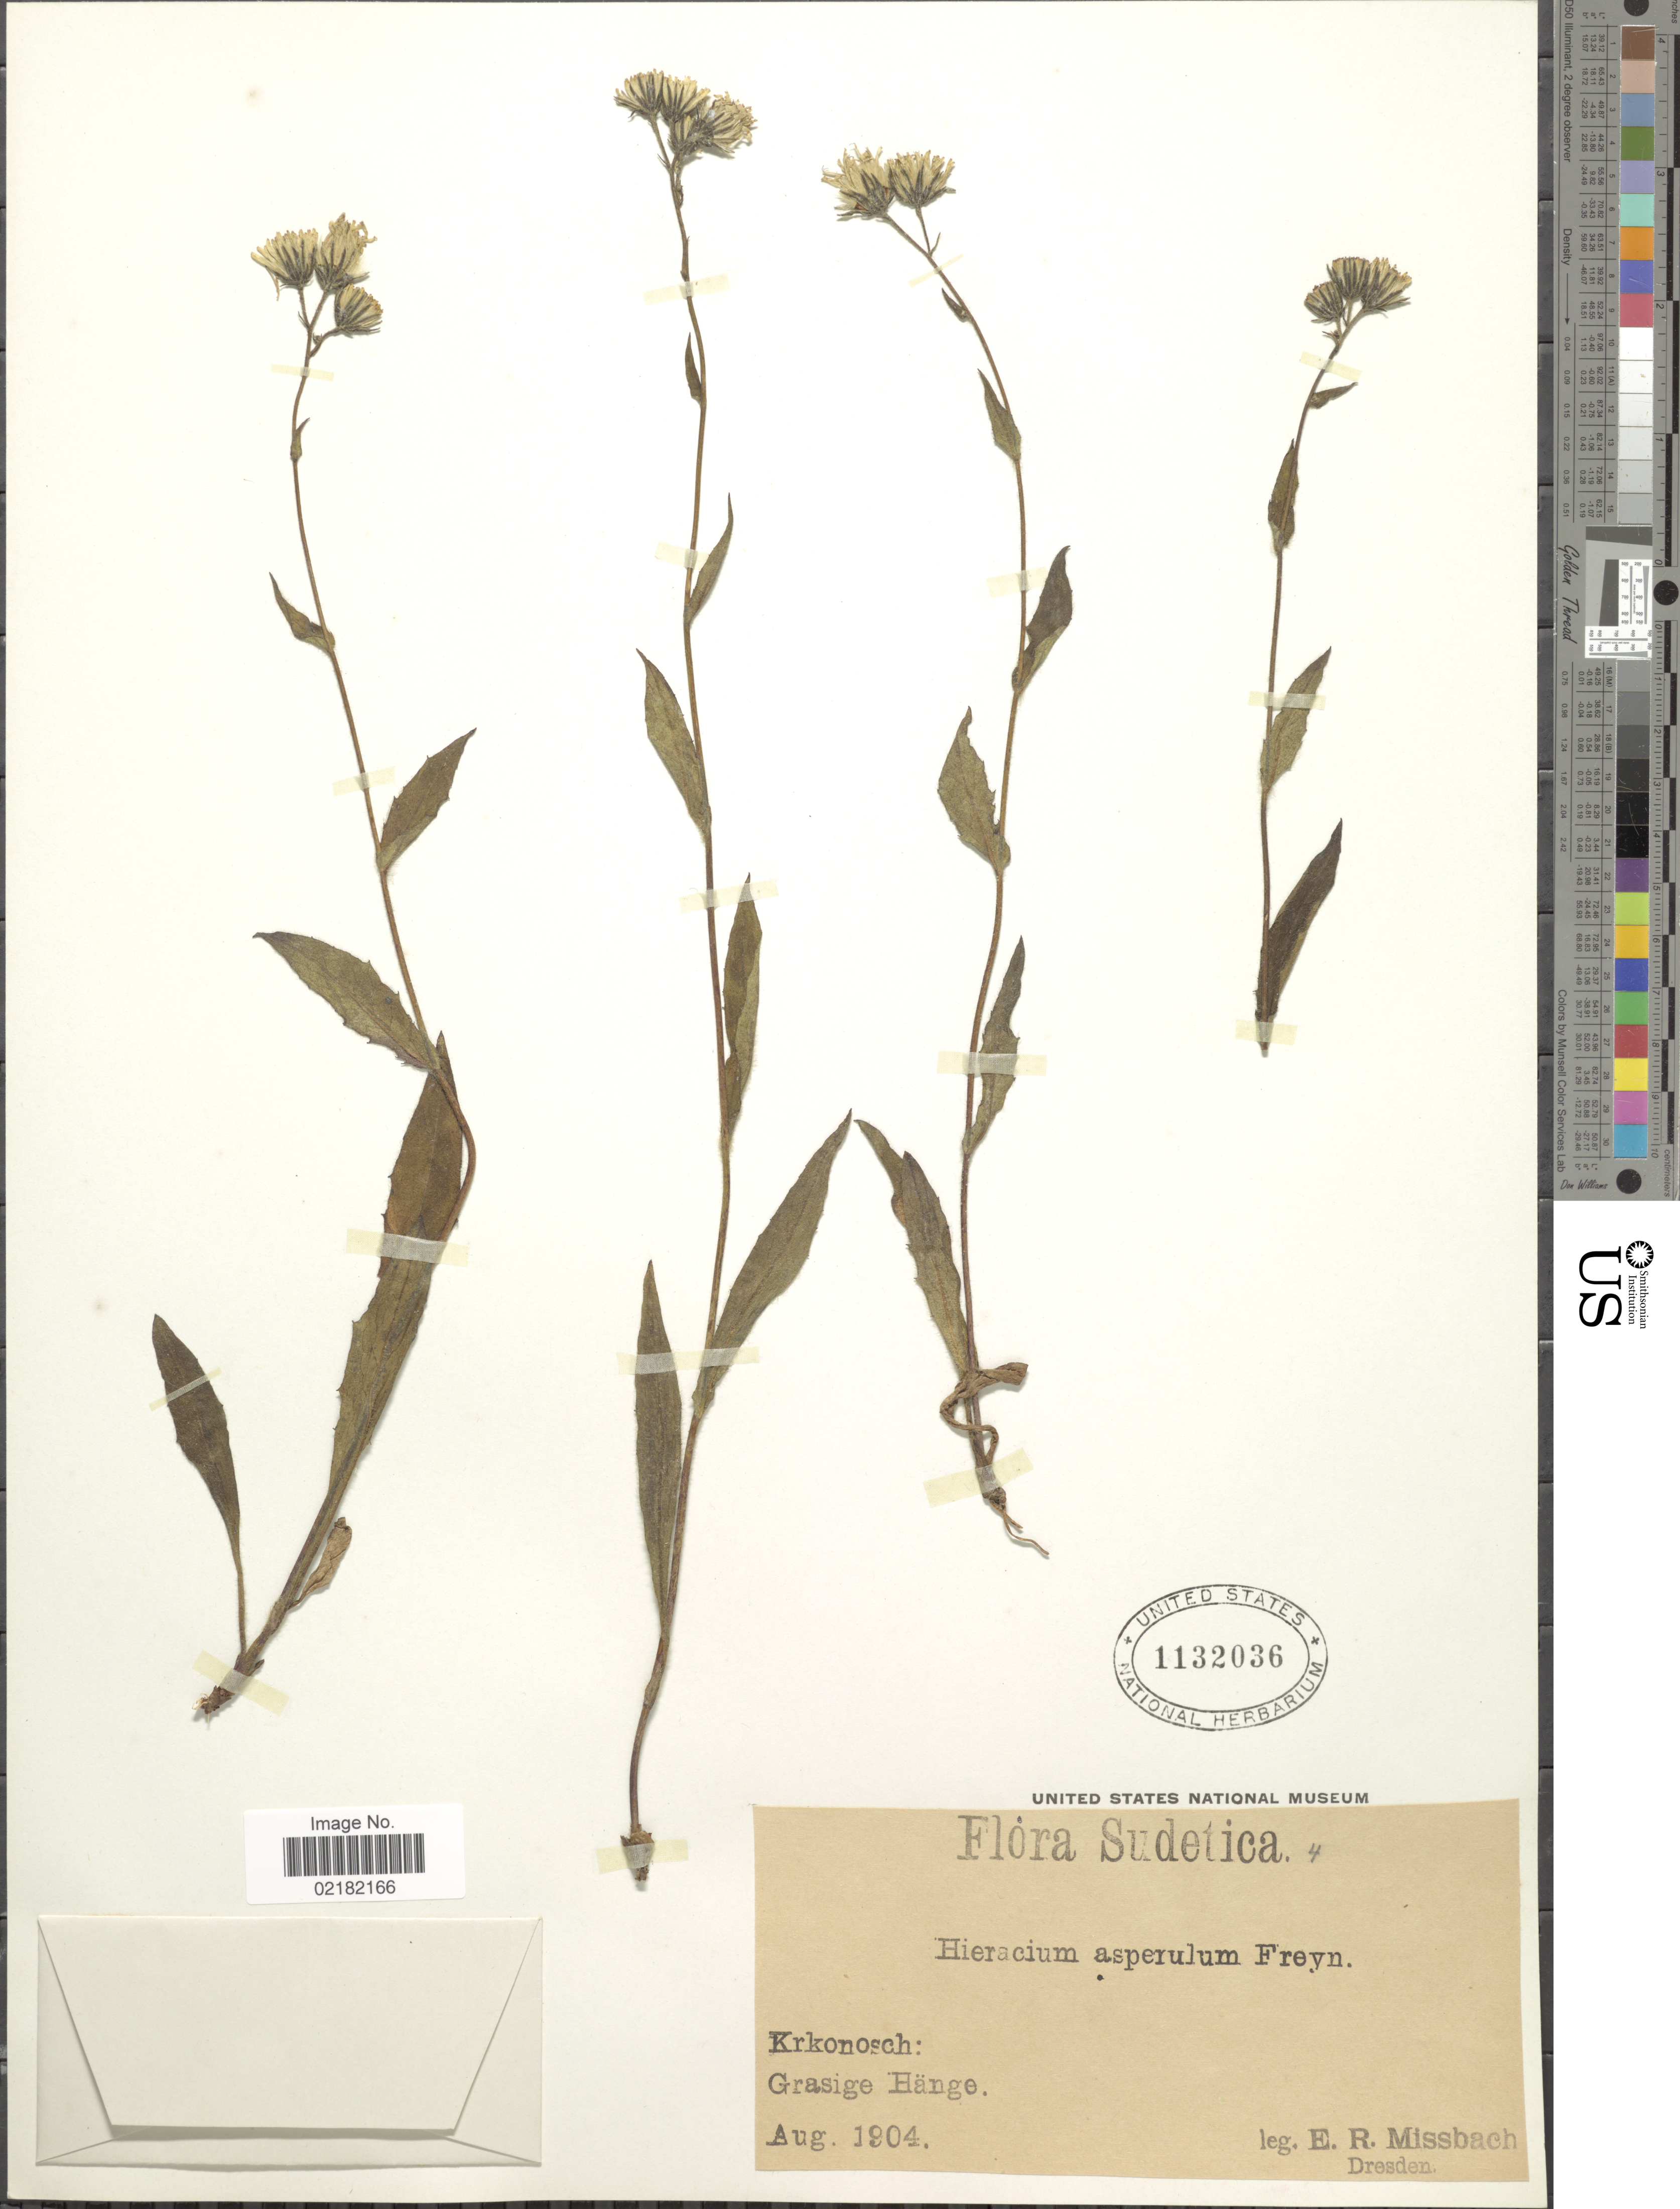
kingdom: Plantae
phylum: Tracheophyta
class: Magnoliopsida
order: Asterales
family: Asteraceae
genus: Hieracium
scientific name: Hieracium asperulum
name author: Freyn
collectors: E. Missbach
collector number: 4?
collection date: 1904-08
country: Czechia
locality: Krkonosch: Grasige Hange. [interpreted]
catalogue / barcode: US 1132036